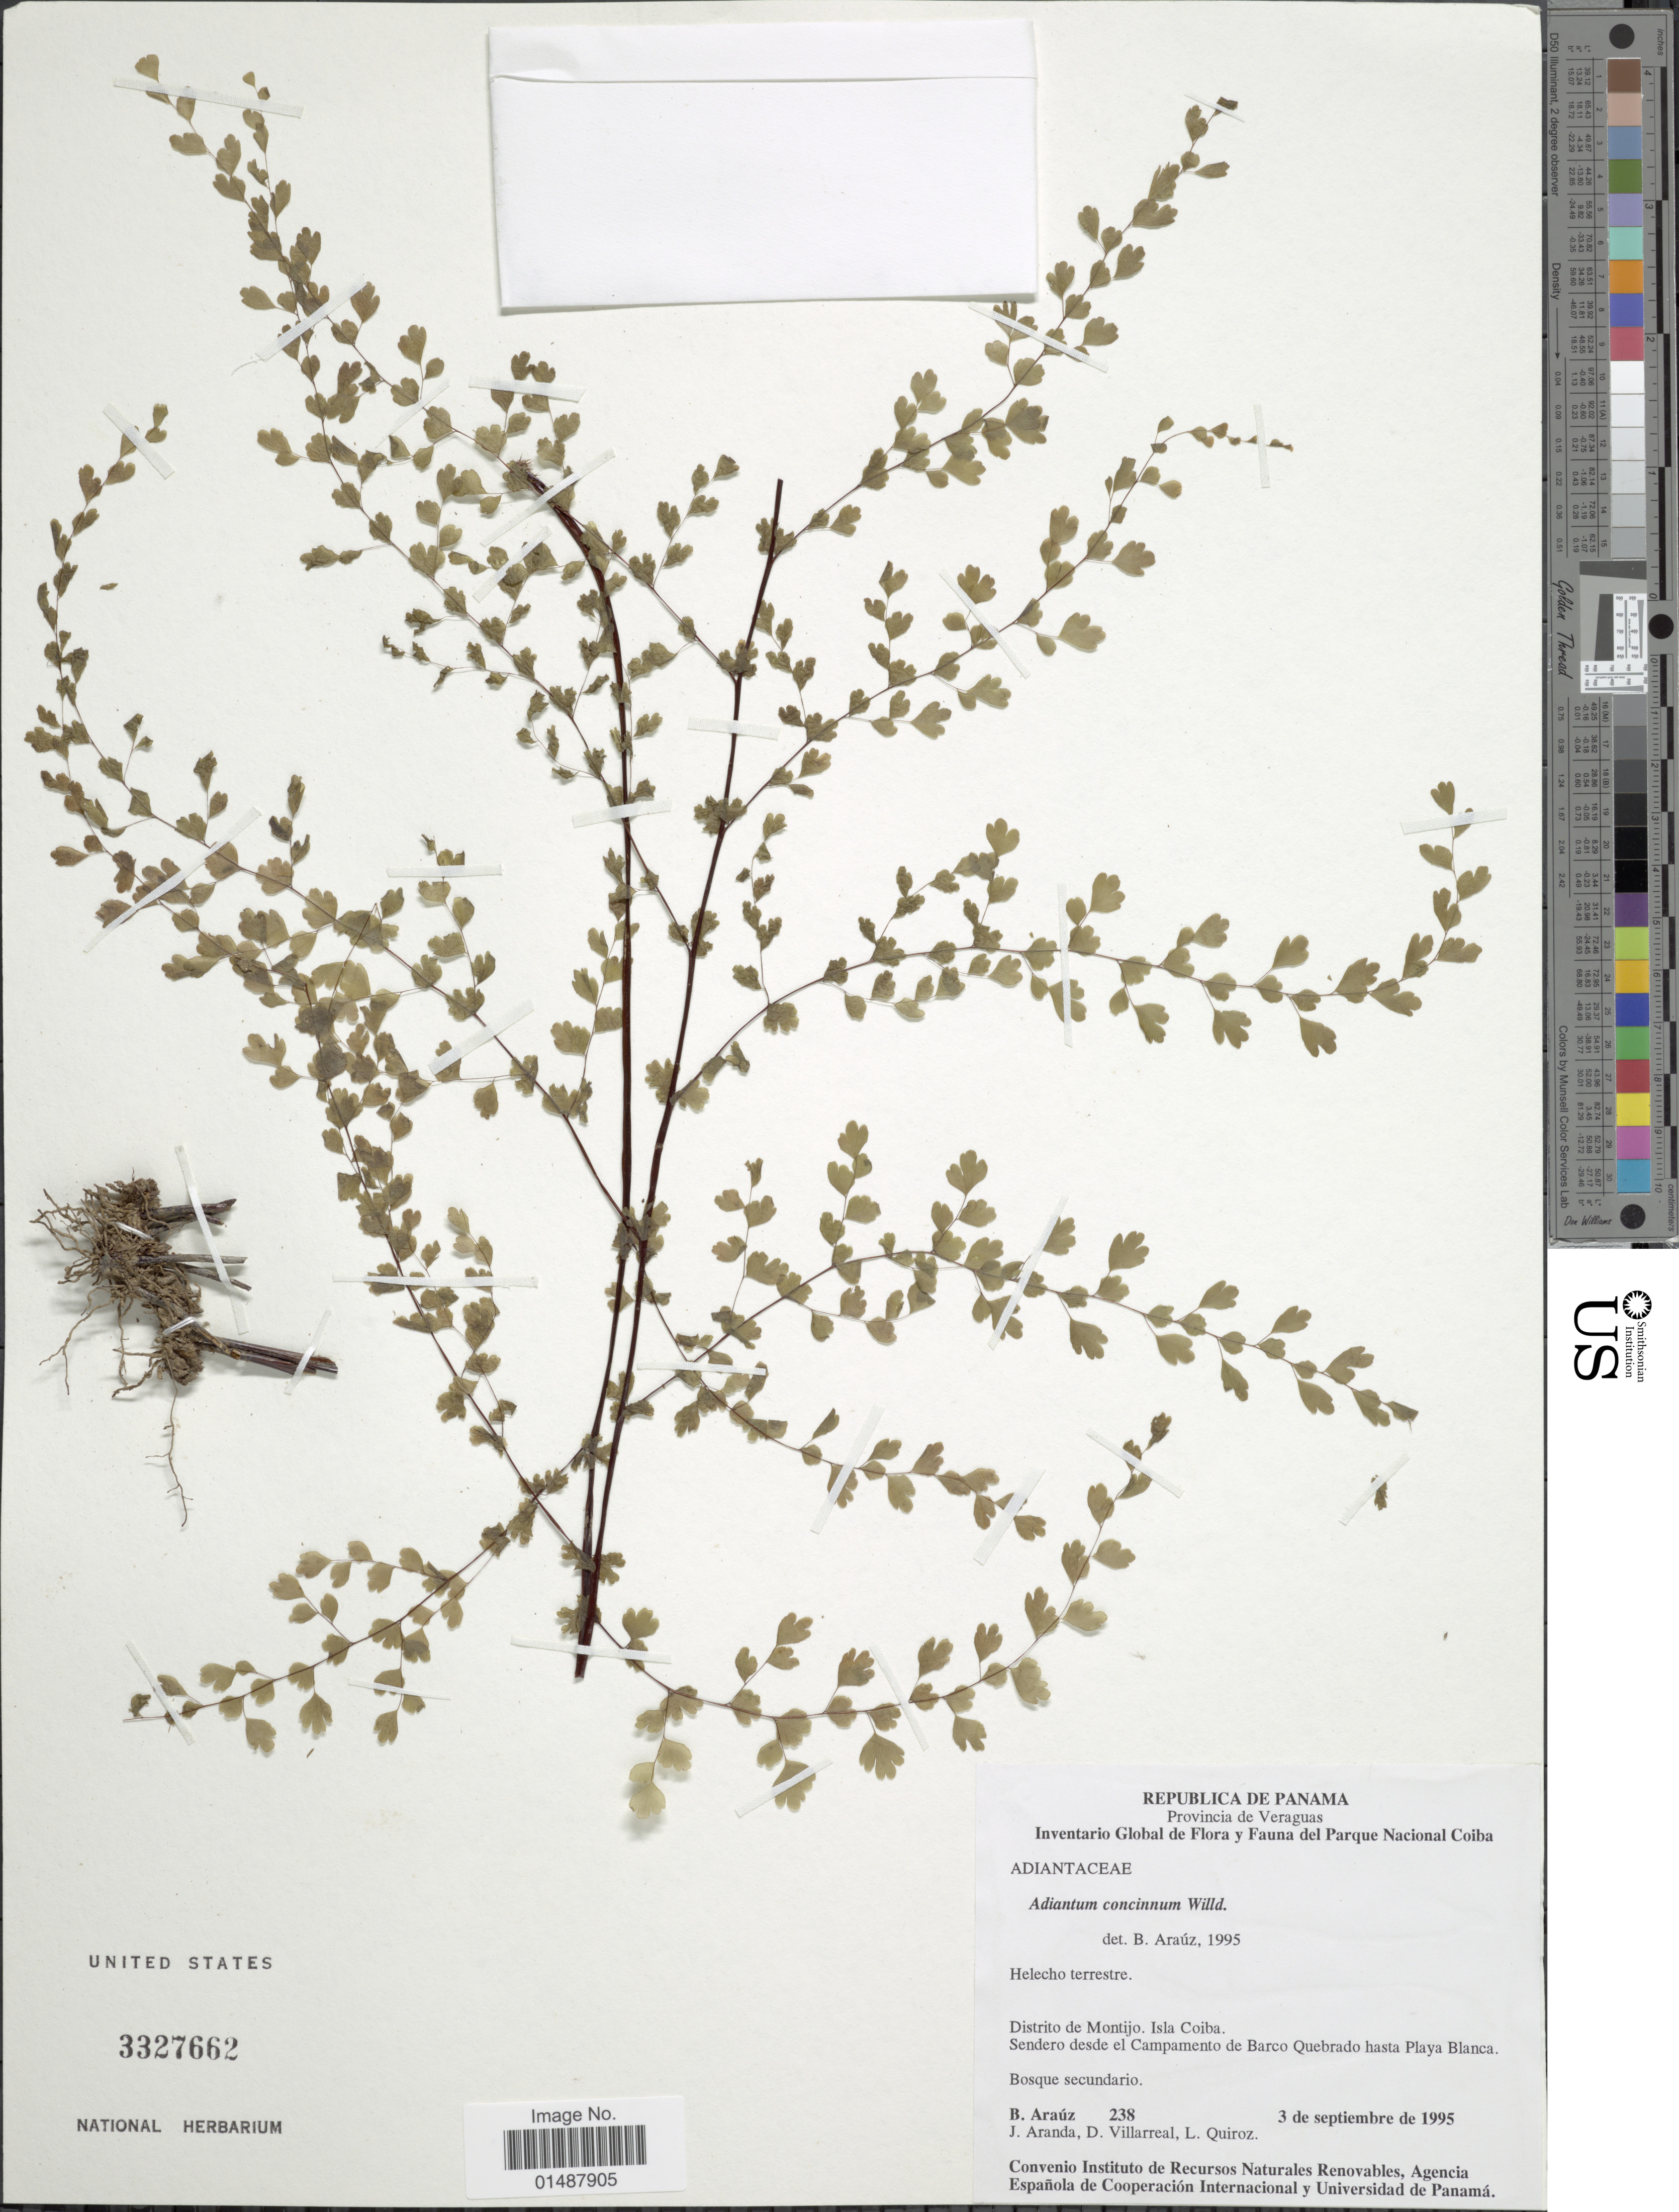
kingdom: Plantae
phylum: Tracheophyta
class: Polypodiopsida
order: Polypodiales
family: Pteridaceae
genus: Adiantum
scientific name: Adiantum concinnum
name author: Humb. & Bonpl. ex Willd.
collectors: B. Araúz, J. Aranda, D. Villarreal & L. Quiroz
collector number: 238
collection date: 1995-09-03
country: Panama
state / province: Veraguas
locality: Provincia de Veraguas, Distrito de Montijo, Isla Coiba, Sendero desde el Campamento de Barco Quebrado hasta Playa Blanca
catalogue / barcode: US 3327662